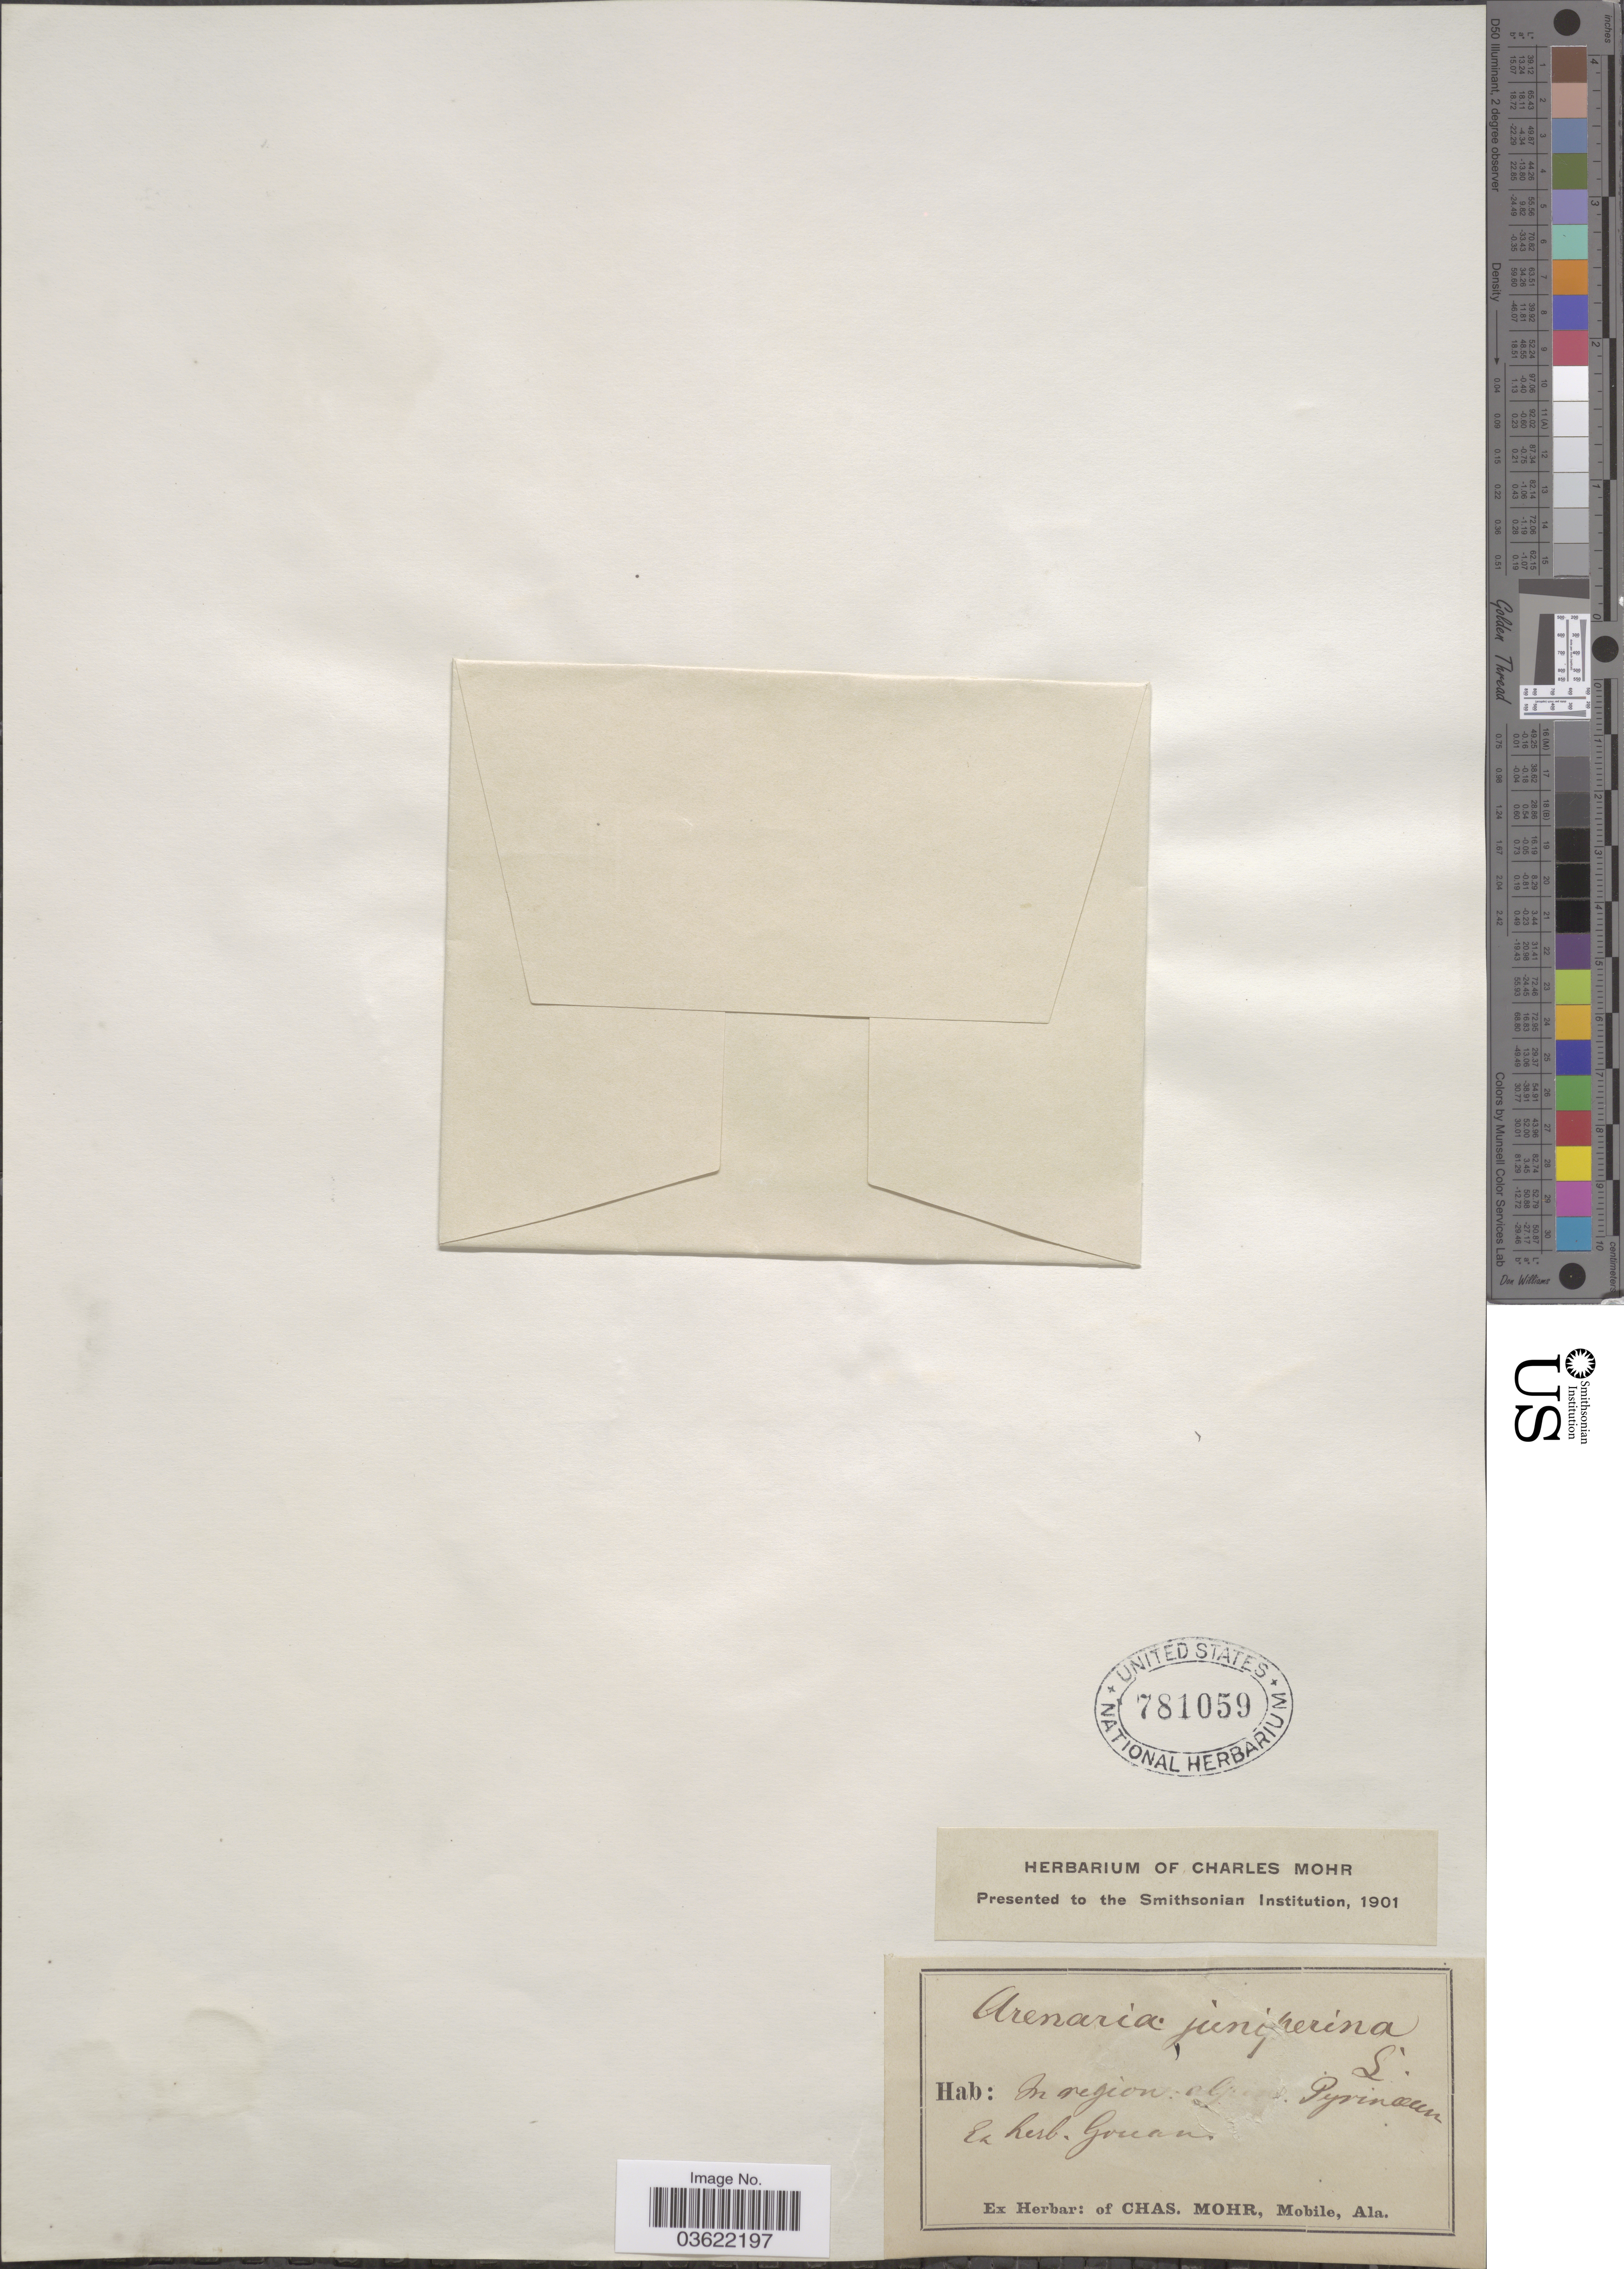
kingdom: Plantae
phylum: Tracheophyta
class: Magnoliopsida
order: Caryophyllales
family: Caryophyllaceae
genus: Arenaria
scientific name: Arenaria juniperina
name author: L.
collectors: ex herb. Gouan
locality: In region alpium Pyrinaum. [interpreted]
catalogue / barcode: US 781059